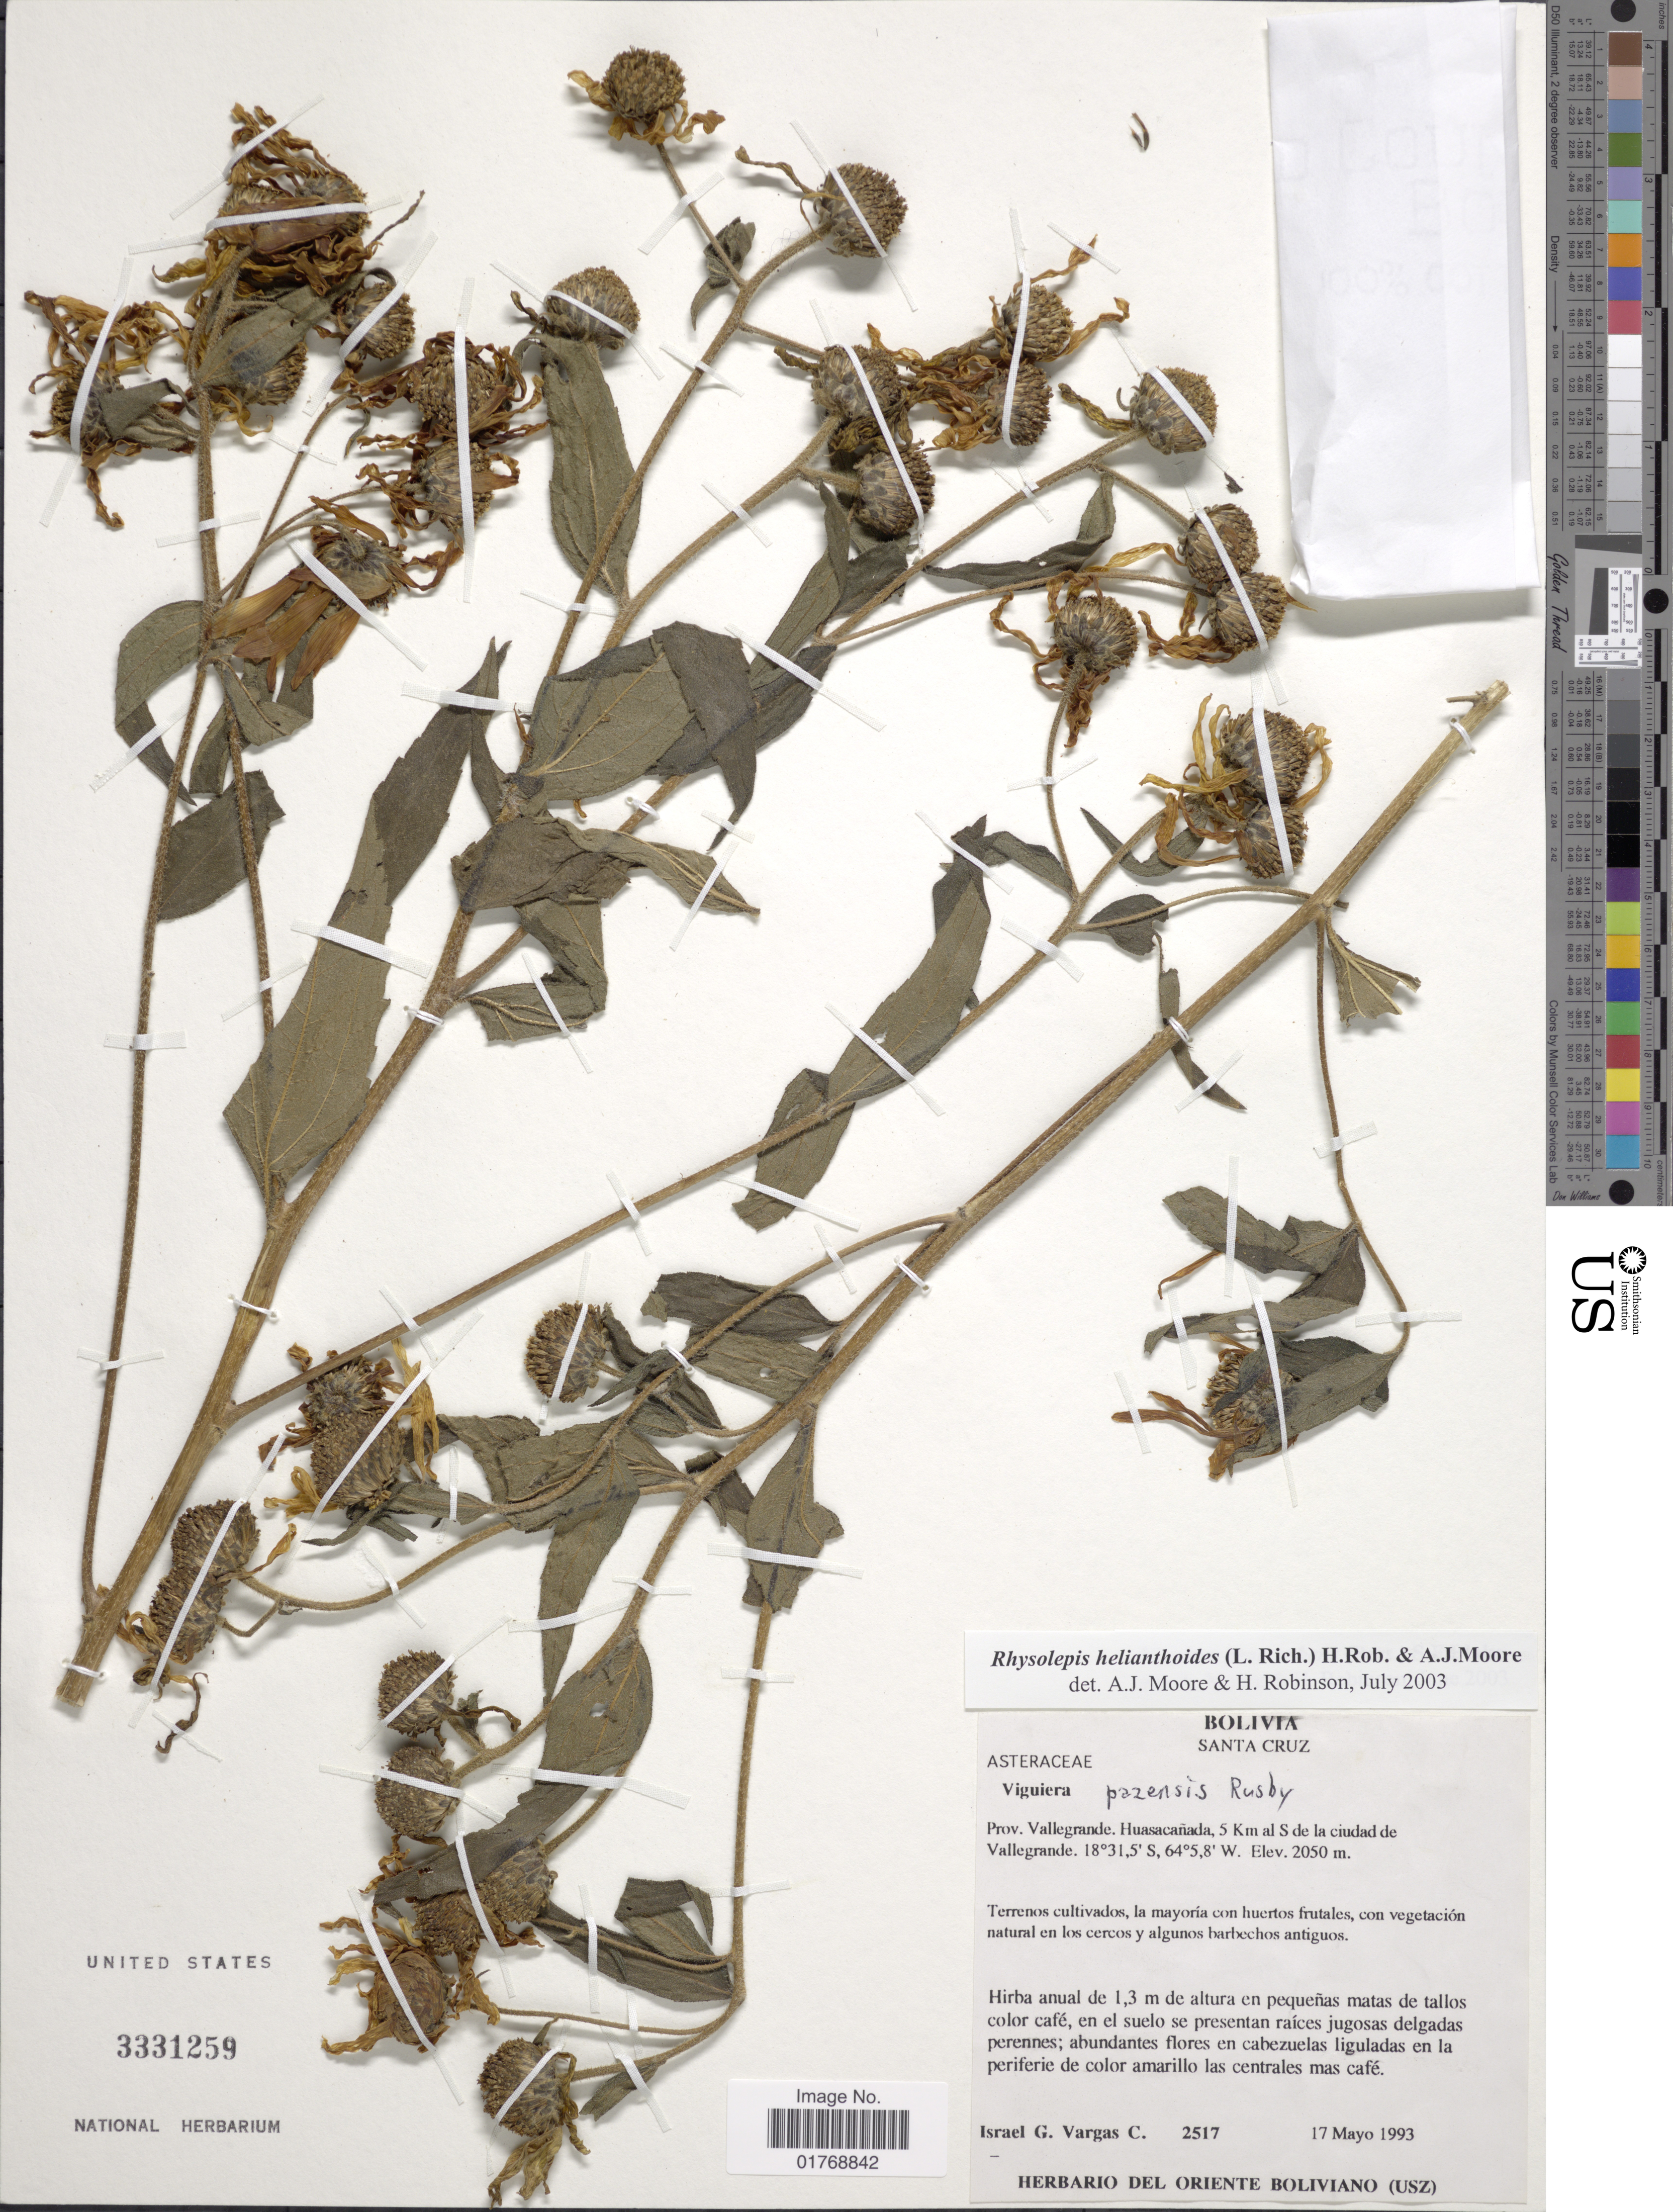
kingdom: Plantae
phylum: Tracheophyta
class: Magnoliopsida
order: Asterales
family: Asteraceae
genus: Viguiera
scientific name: Viguiera procumbens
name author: (Pers.) S.F. Blake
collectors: I. G. Vargas C.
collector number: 2517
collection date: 1993-05-17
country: Bolivia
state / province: Santa Cruz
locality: Prov. Vallegrande. Huasacaçada, 5 Km al S de la ciudad de Vallegrande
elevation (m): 2050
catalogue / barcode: US 3331259